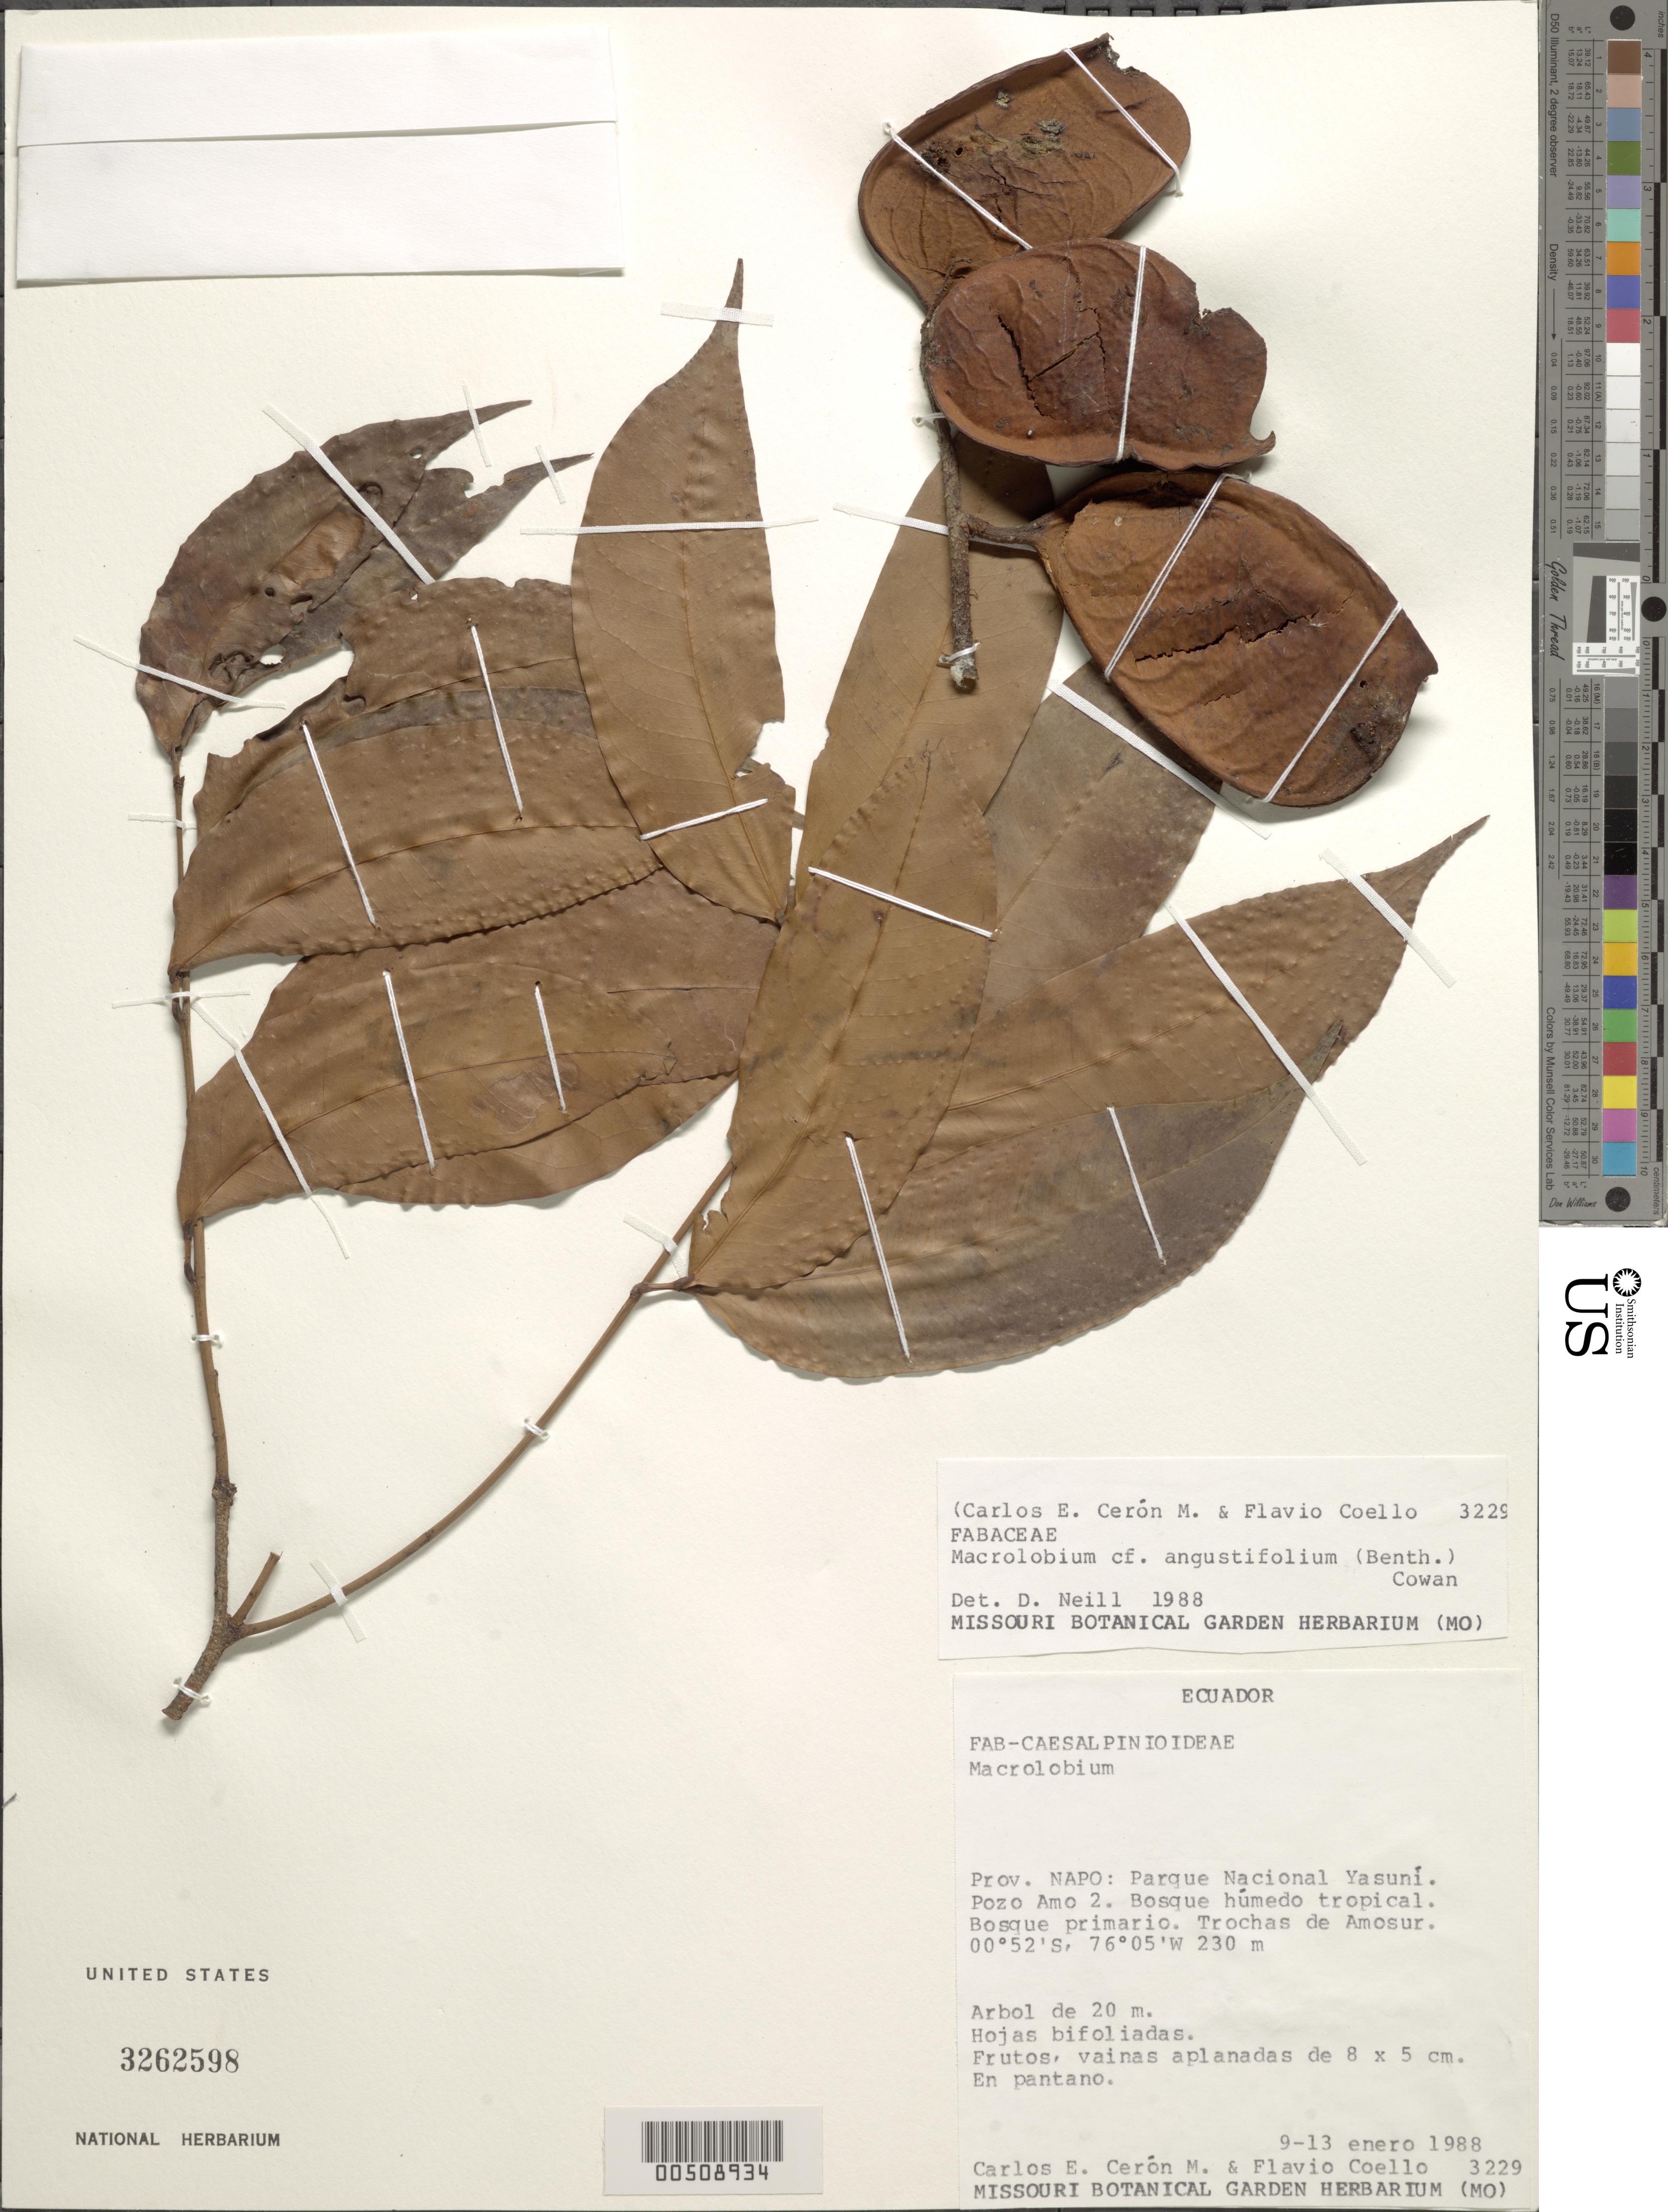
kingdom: Plantae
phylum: Tracheophyta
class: Magnoliopsida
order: Fabales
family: Fabaceae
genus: Macrolobium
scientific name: Macrolobium angustifolium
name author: (Benth.) R.S. Cowan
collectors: C. E. Cerón M. & F. Coello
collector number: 3229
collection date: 1988-01-09/1988-01-13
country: Ecuador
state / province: Napo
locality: Prov. Napo: Parque Nacional Yasuní. Pozo Amo 2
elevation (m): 230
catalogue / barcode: US 3262598